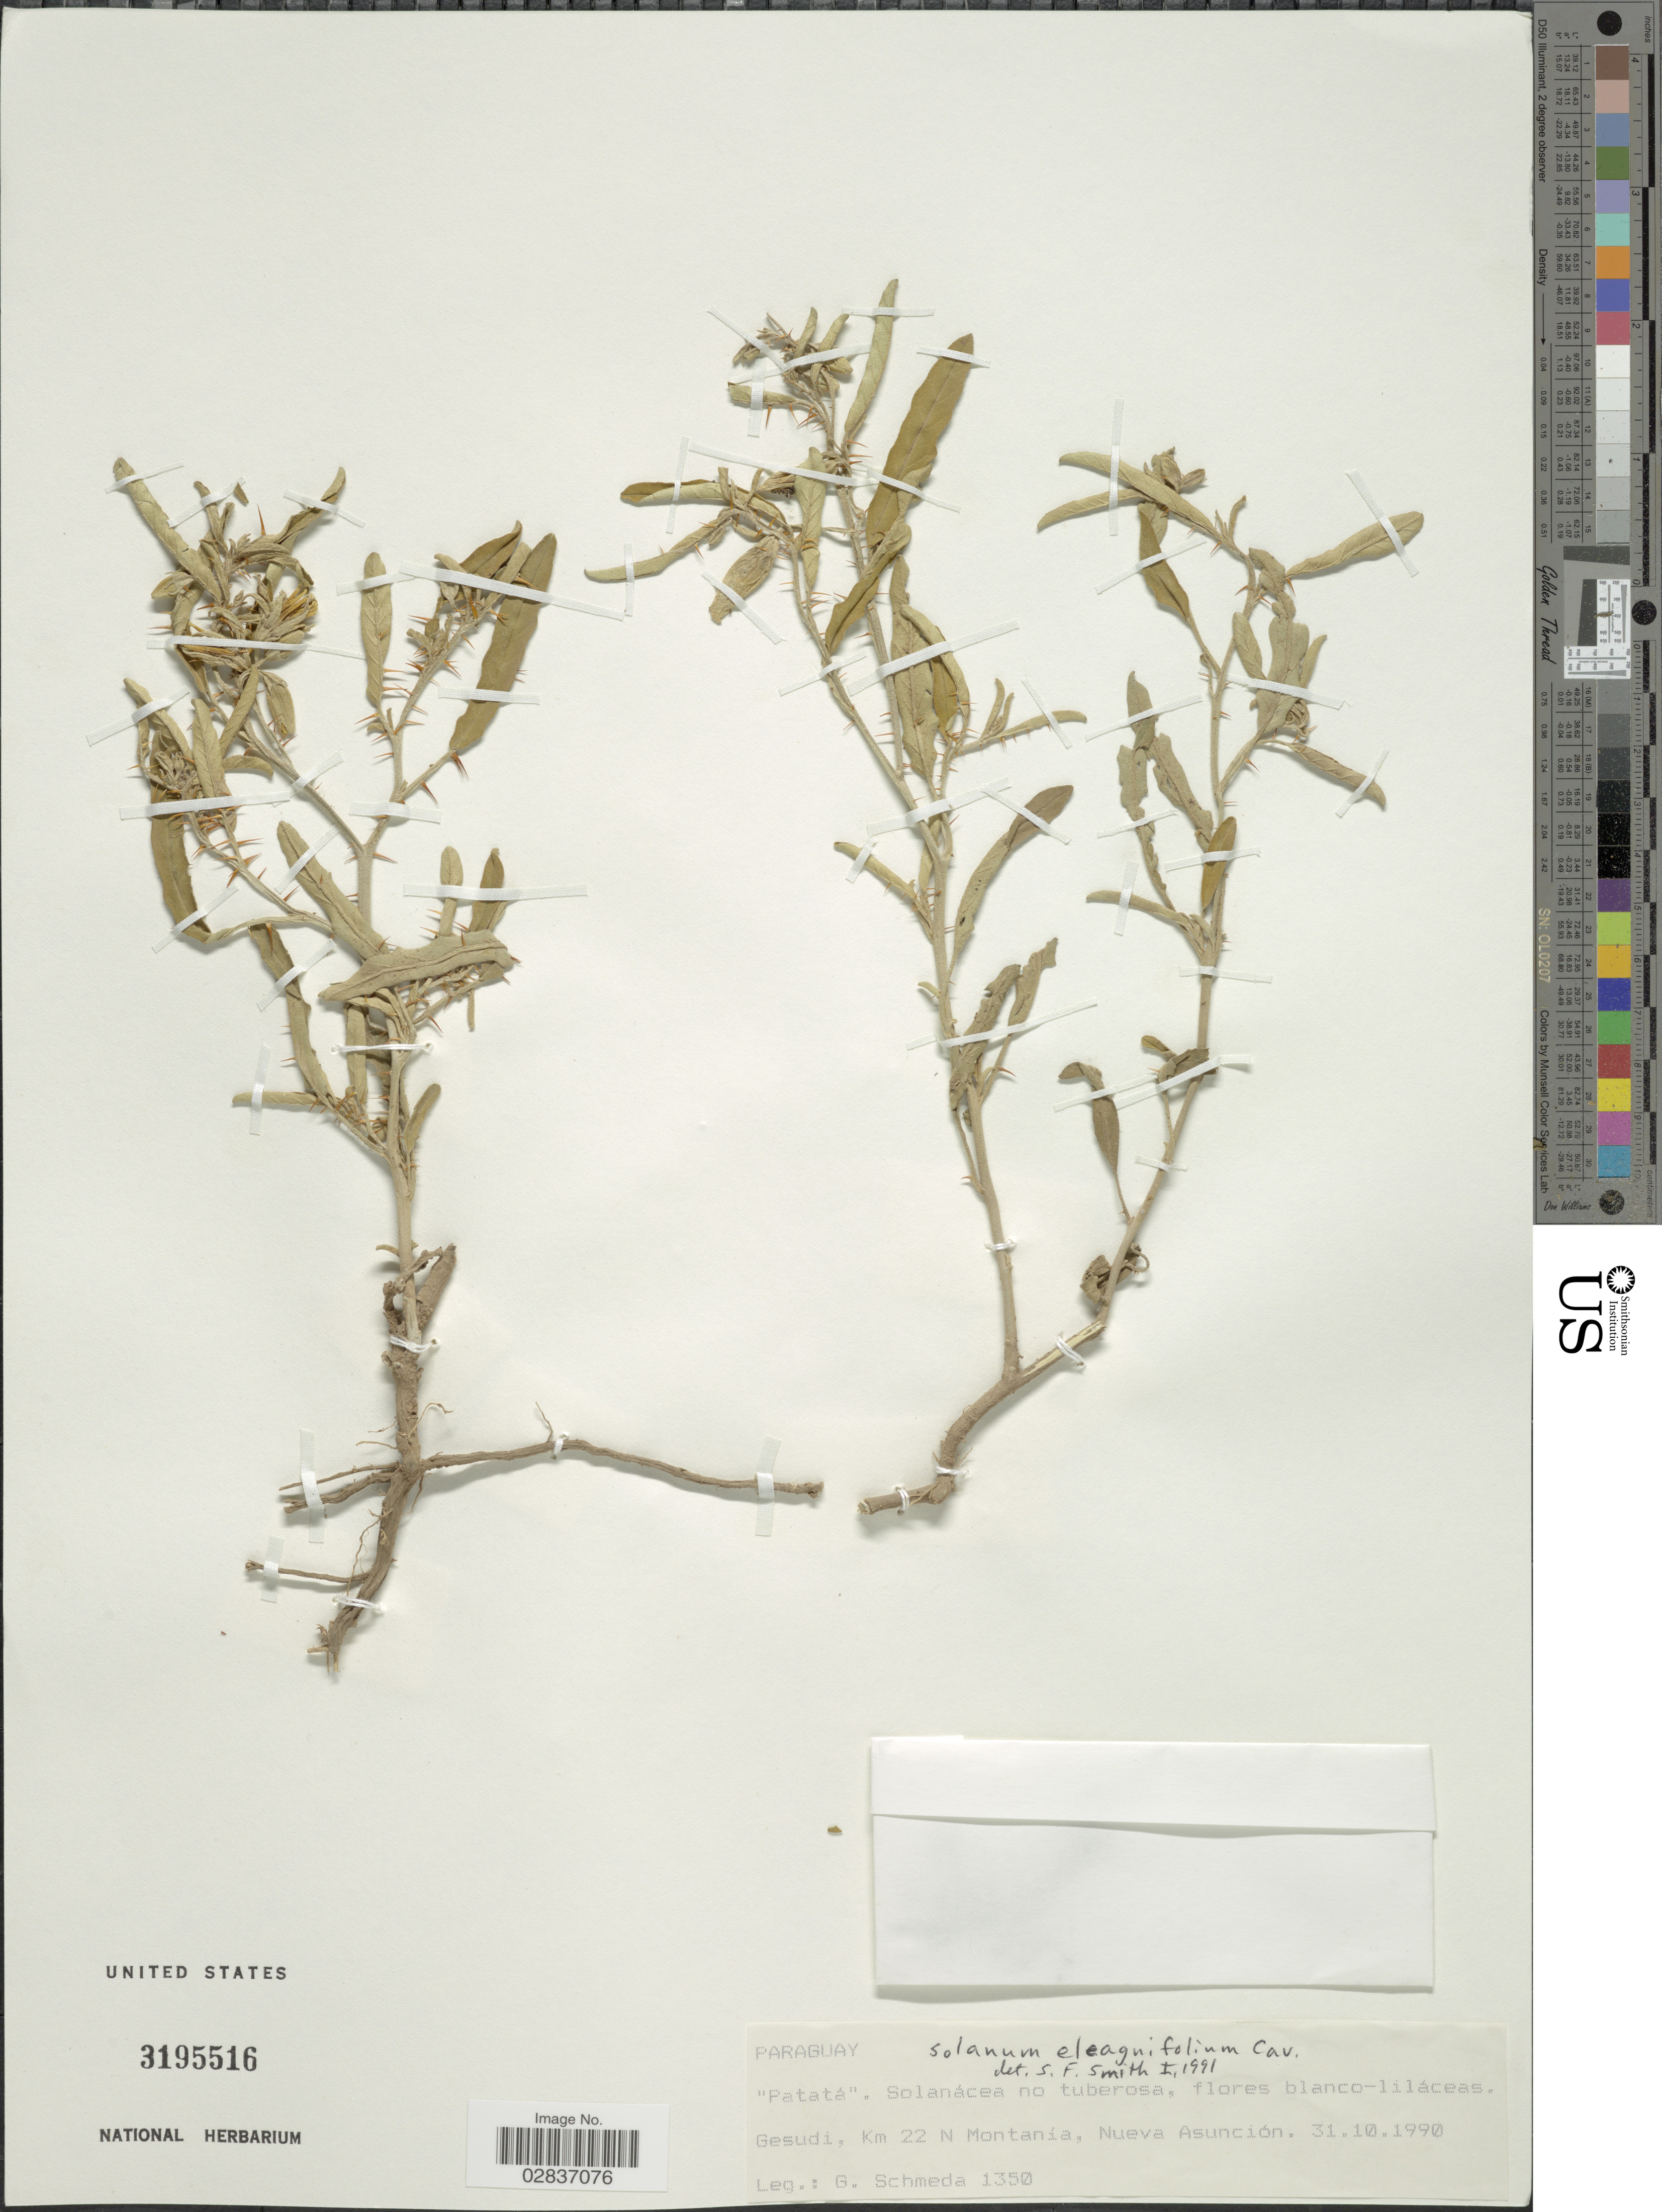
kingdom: Plantae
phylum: Tracheophyta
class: Magnoliopsida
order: Solanales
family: Solanaceae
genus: Solanum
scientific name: Solanum elaeagnifolium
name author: Cav.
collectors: G. Schmeda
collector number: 1350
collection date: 1990-10-31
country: Paraguay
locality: Gesudi, Km 22 N Montanía, Nueva Asunción.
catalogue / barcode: US 3195516